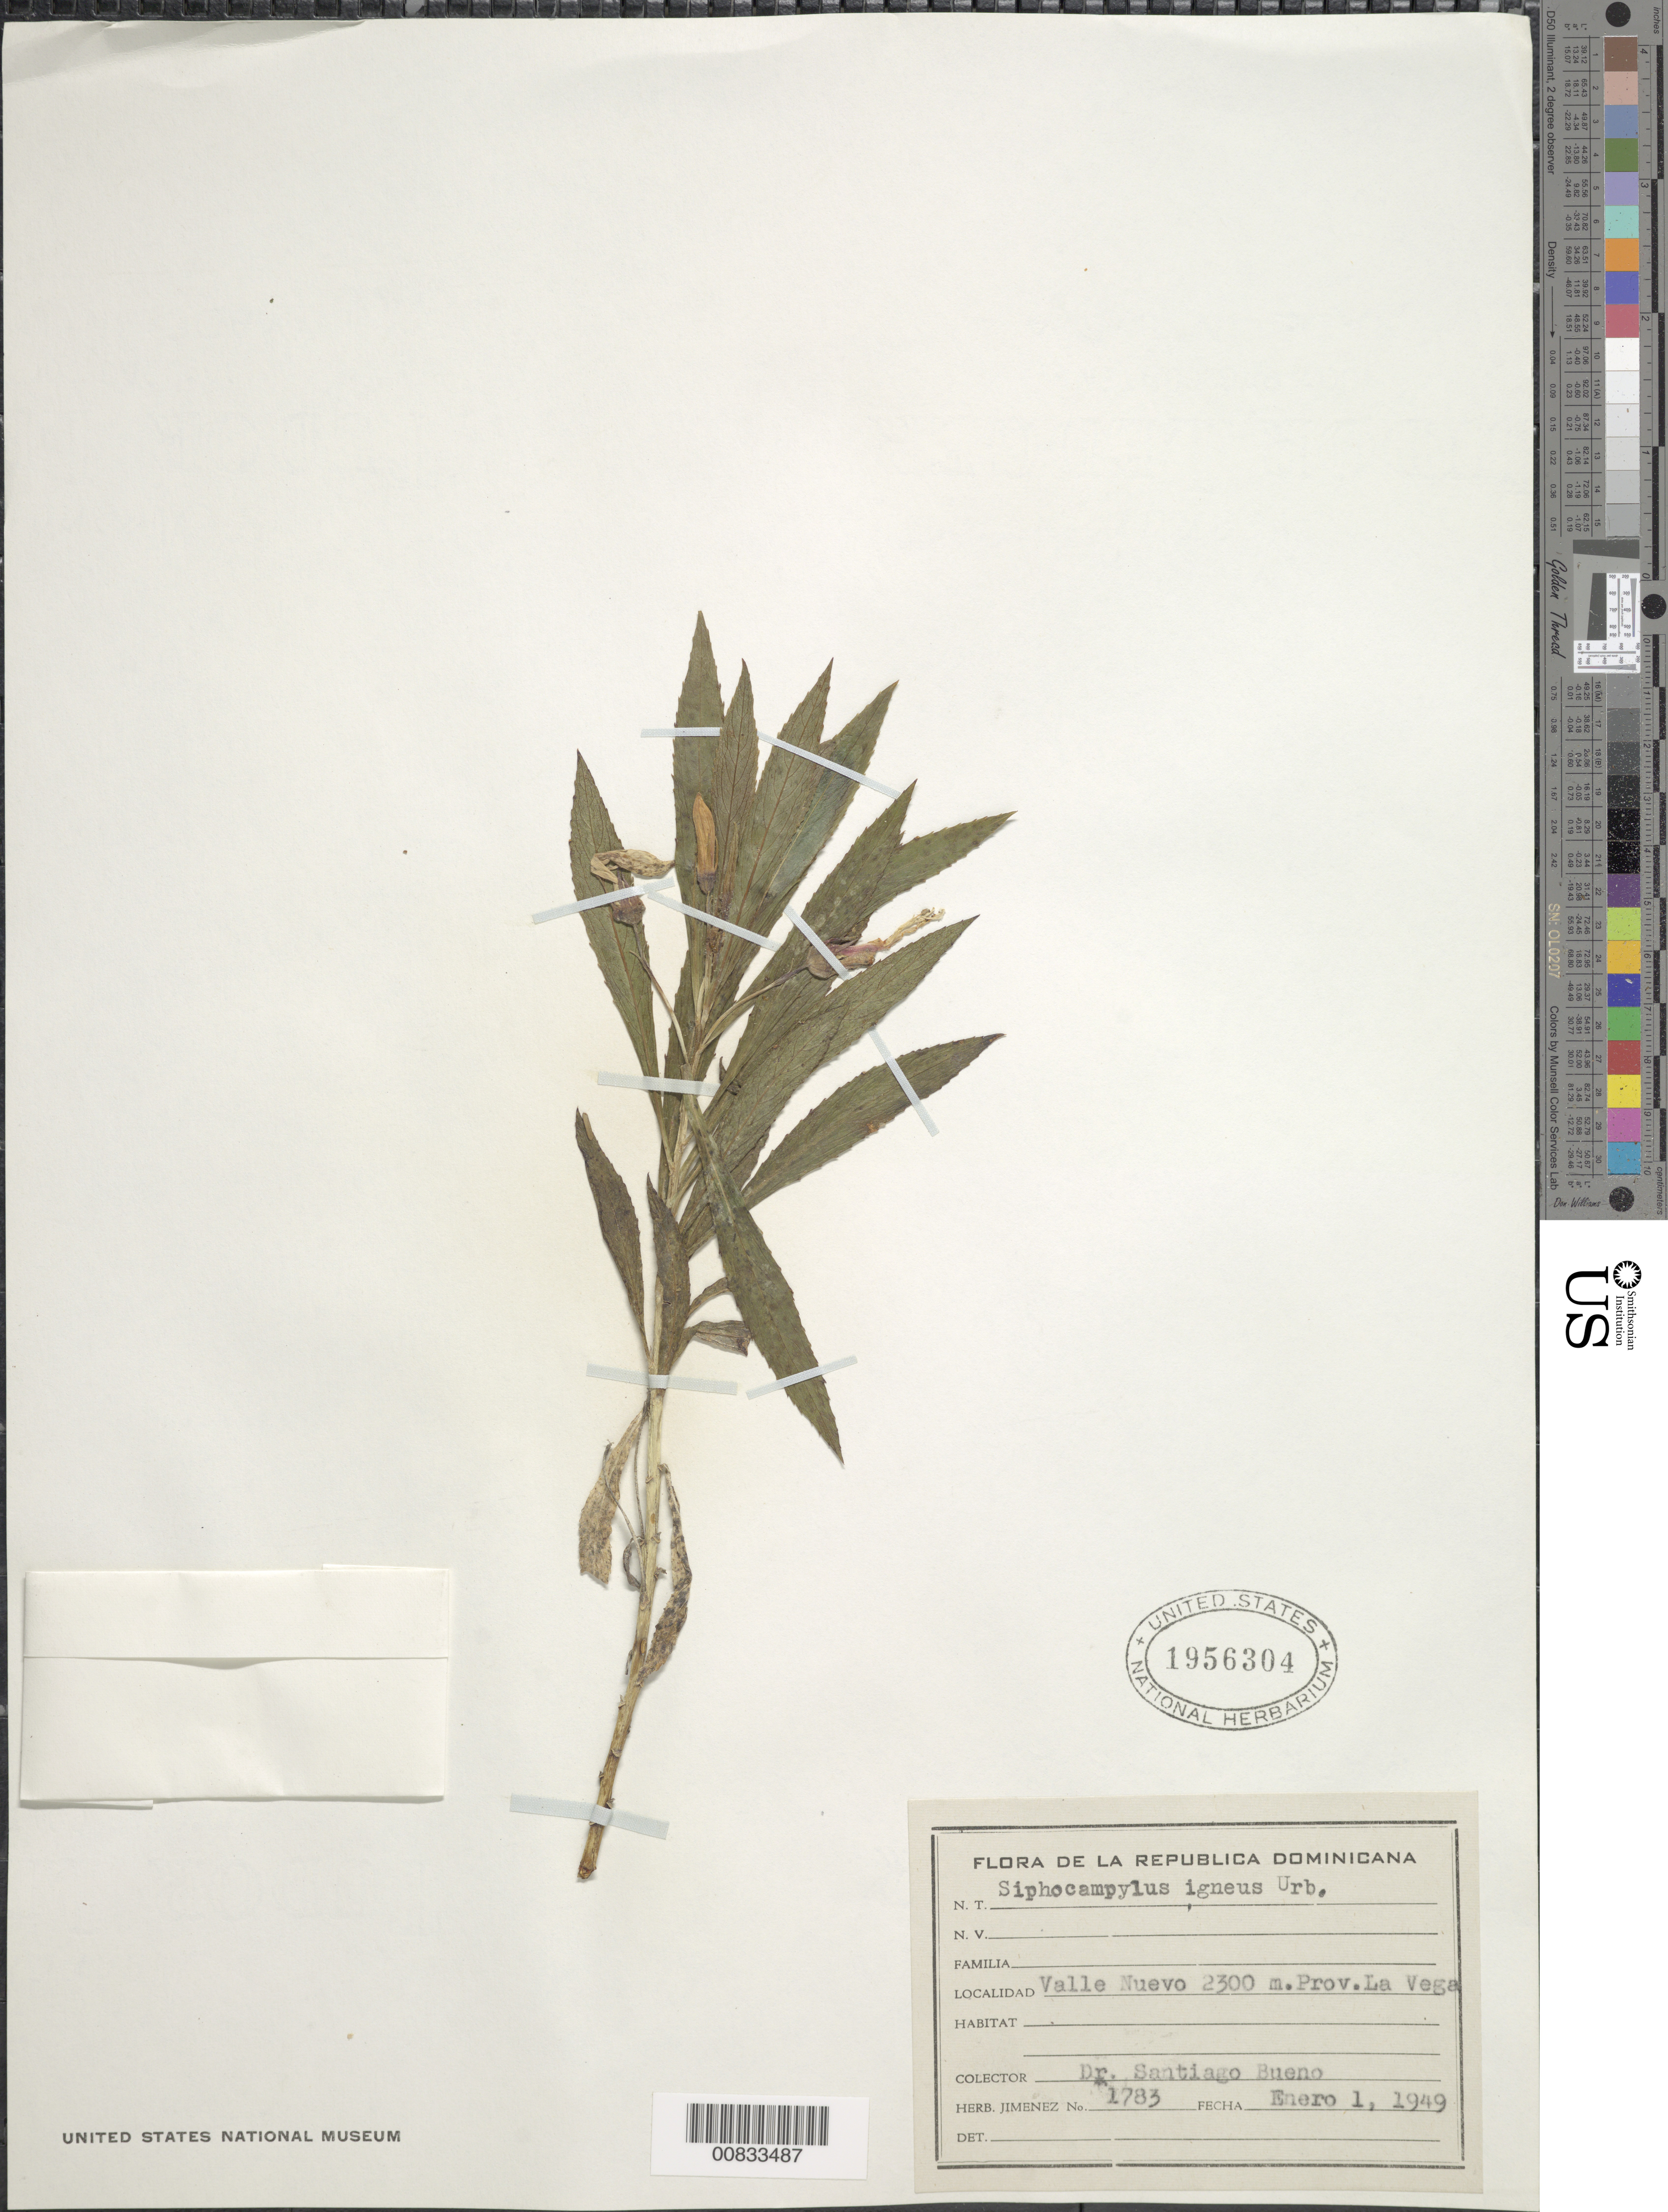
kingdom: Plantae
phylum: Tracheophyta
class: Magnoliopsida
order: Asterales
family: Campanulaceae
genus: Siphocampylus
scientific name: Siphocampylus igneus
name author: Urb.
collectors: S. Bueno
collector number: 1783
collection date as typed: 01 Jan 1949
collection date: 1949-01-01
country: Dominican Republic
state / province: La Vega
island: Hispaniola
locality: Valle Nuevo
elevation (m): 2300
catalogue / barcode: US 1956304